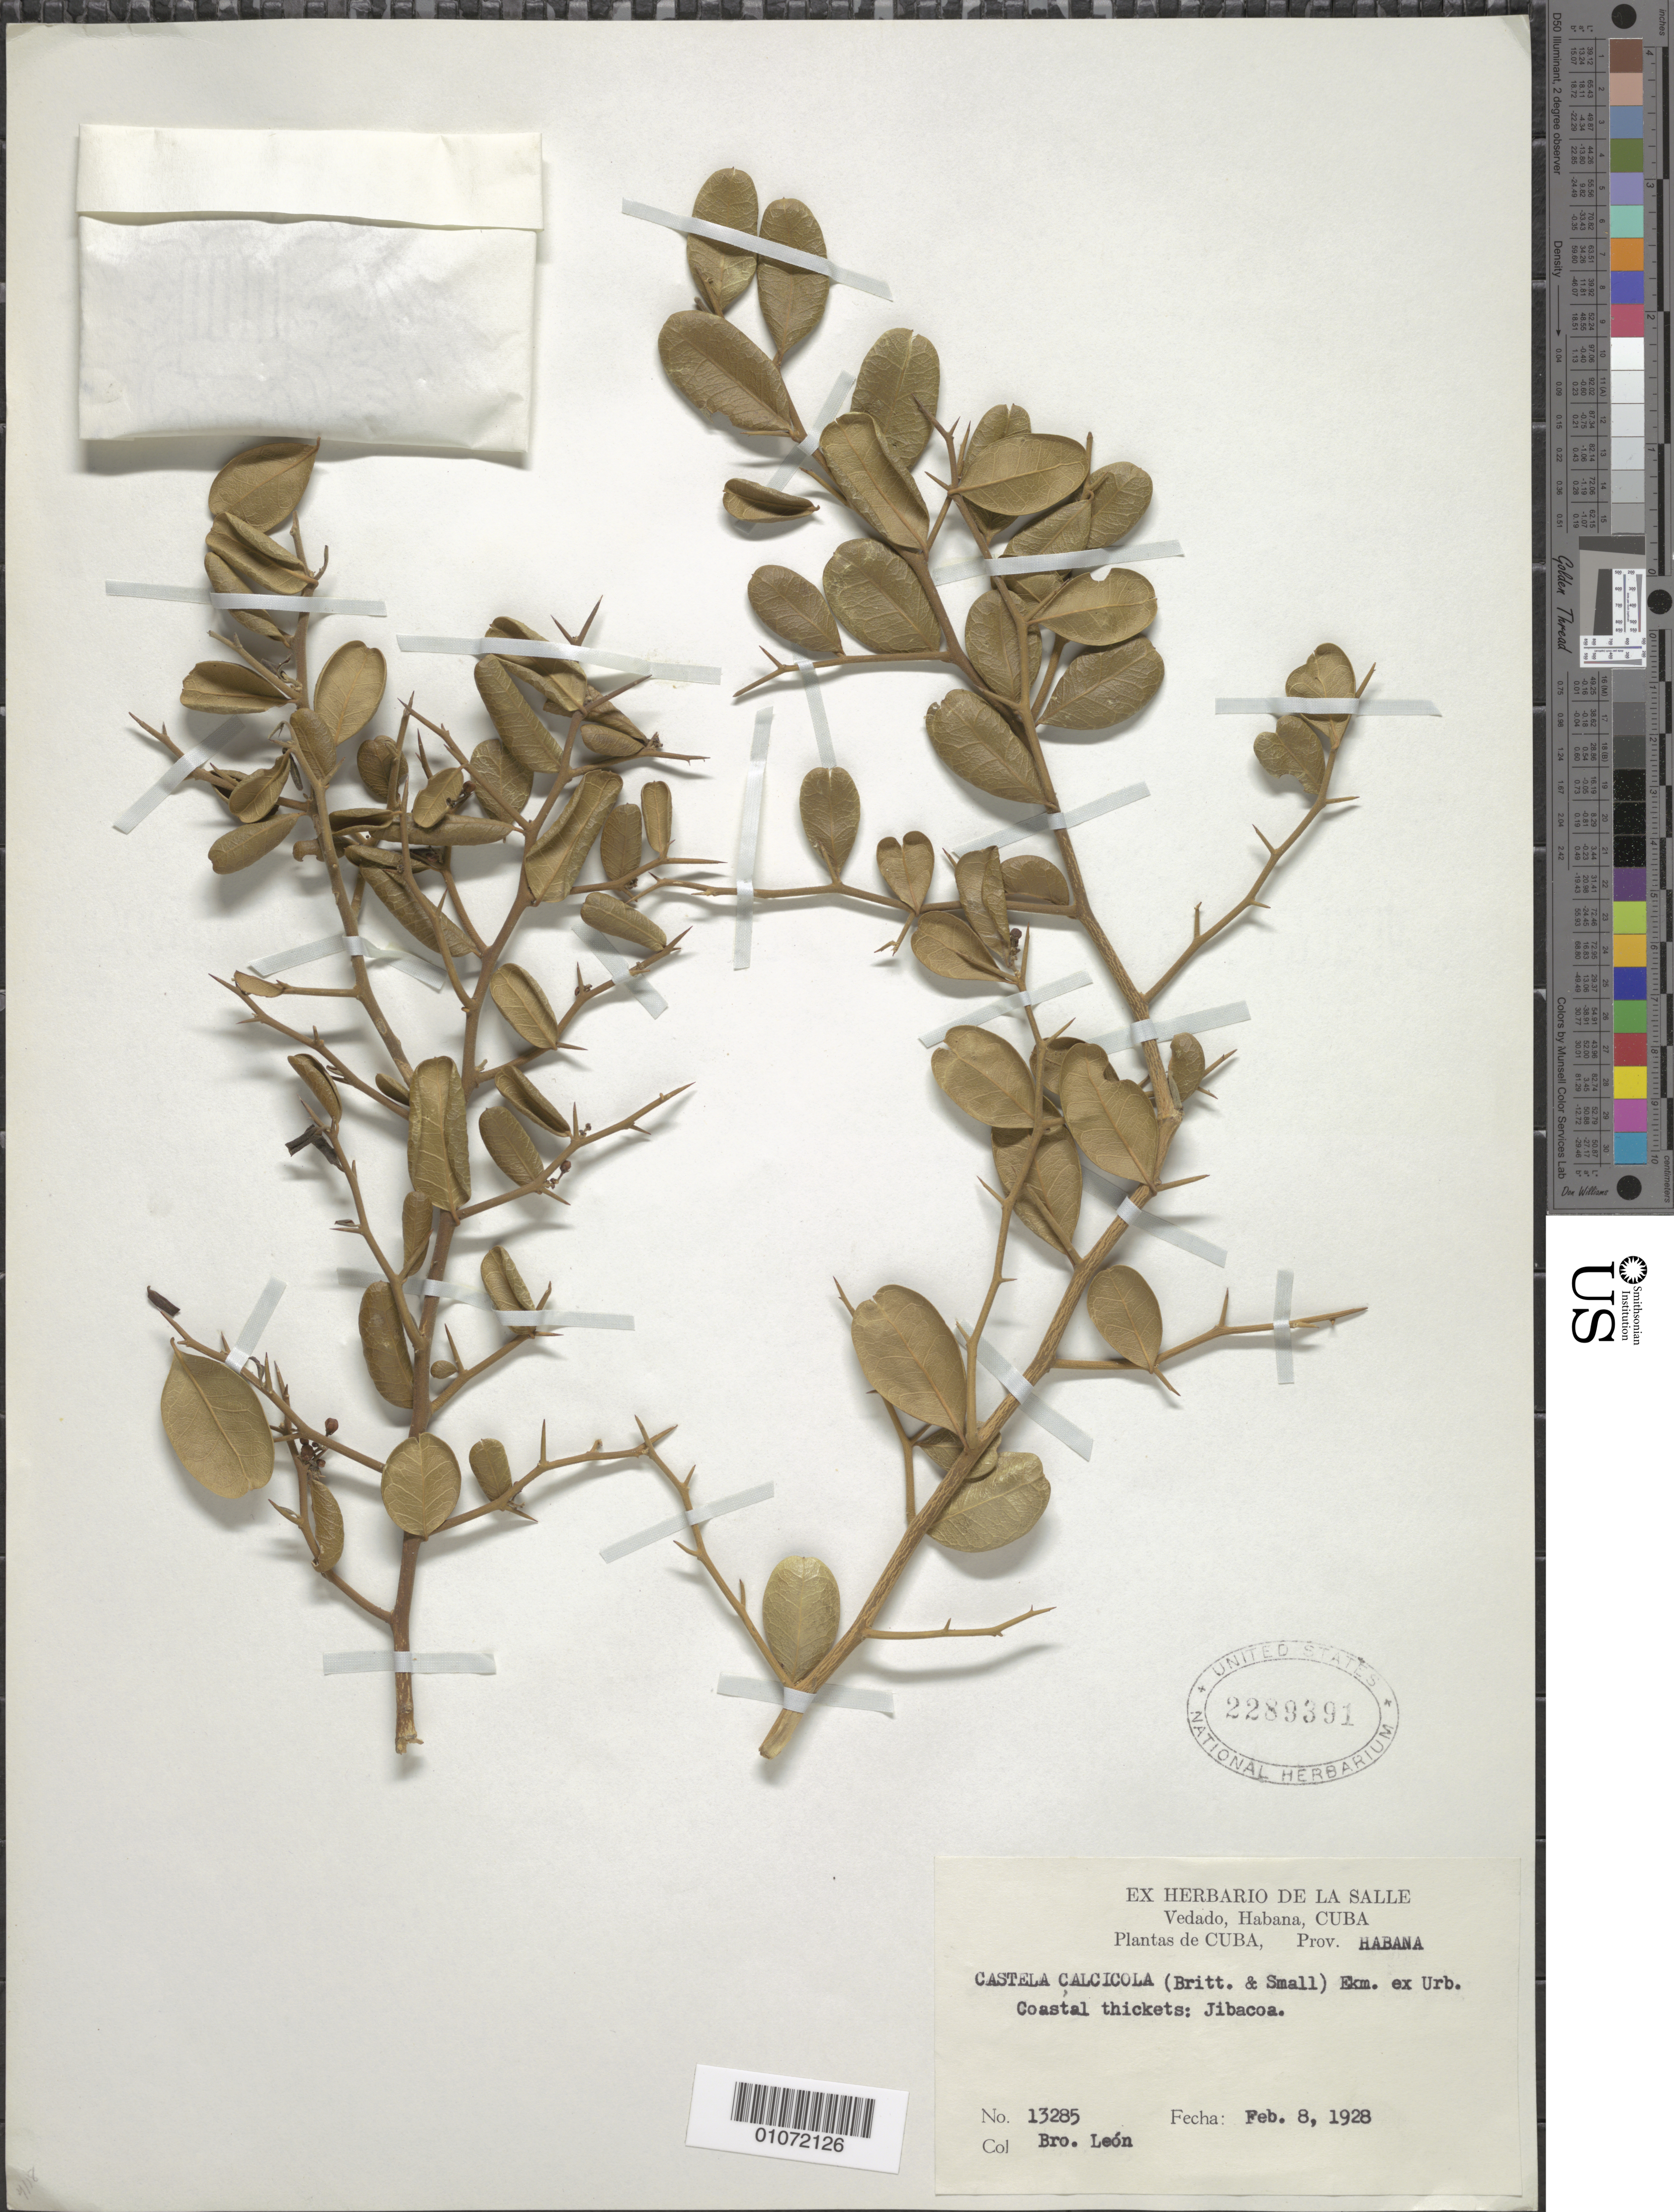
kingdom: Plantae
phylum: Tracheophyta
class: Magnoliopsida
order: Sapindales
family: Simaroubaceae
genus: Castela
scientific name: Castela calcicola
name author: (Britton & Small) Ekman ex Urb.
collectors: Bro. León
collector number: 13285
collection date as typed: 08 Feb 1928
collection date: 1928-02-08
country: Cuba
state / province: Mayabeque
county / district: Municipio Santa Cruz del Norte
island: Cuba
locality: Jibacoa [la Habana]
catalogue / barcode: US 2289391